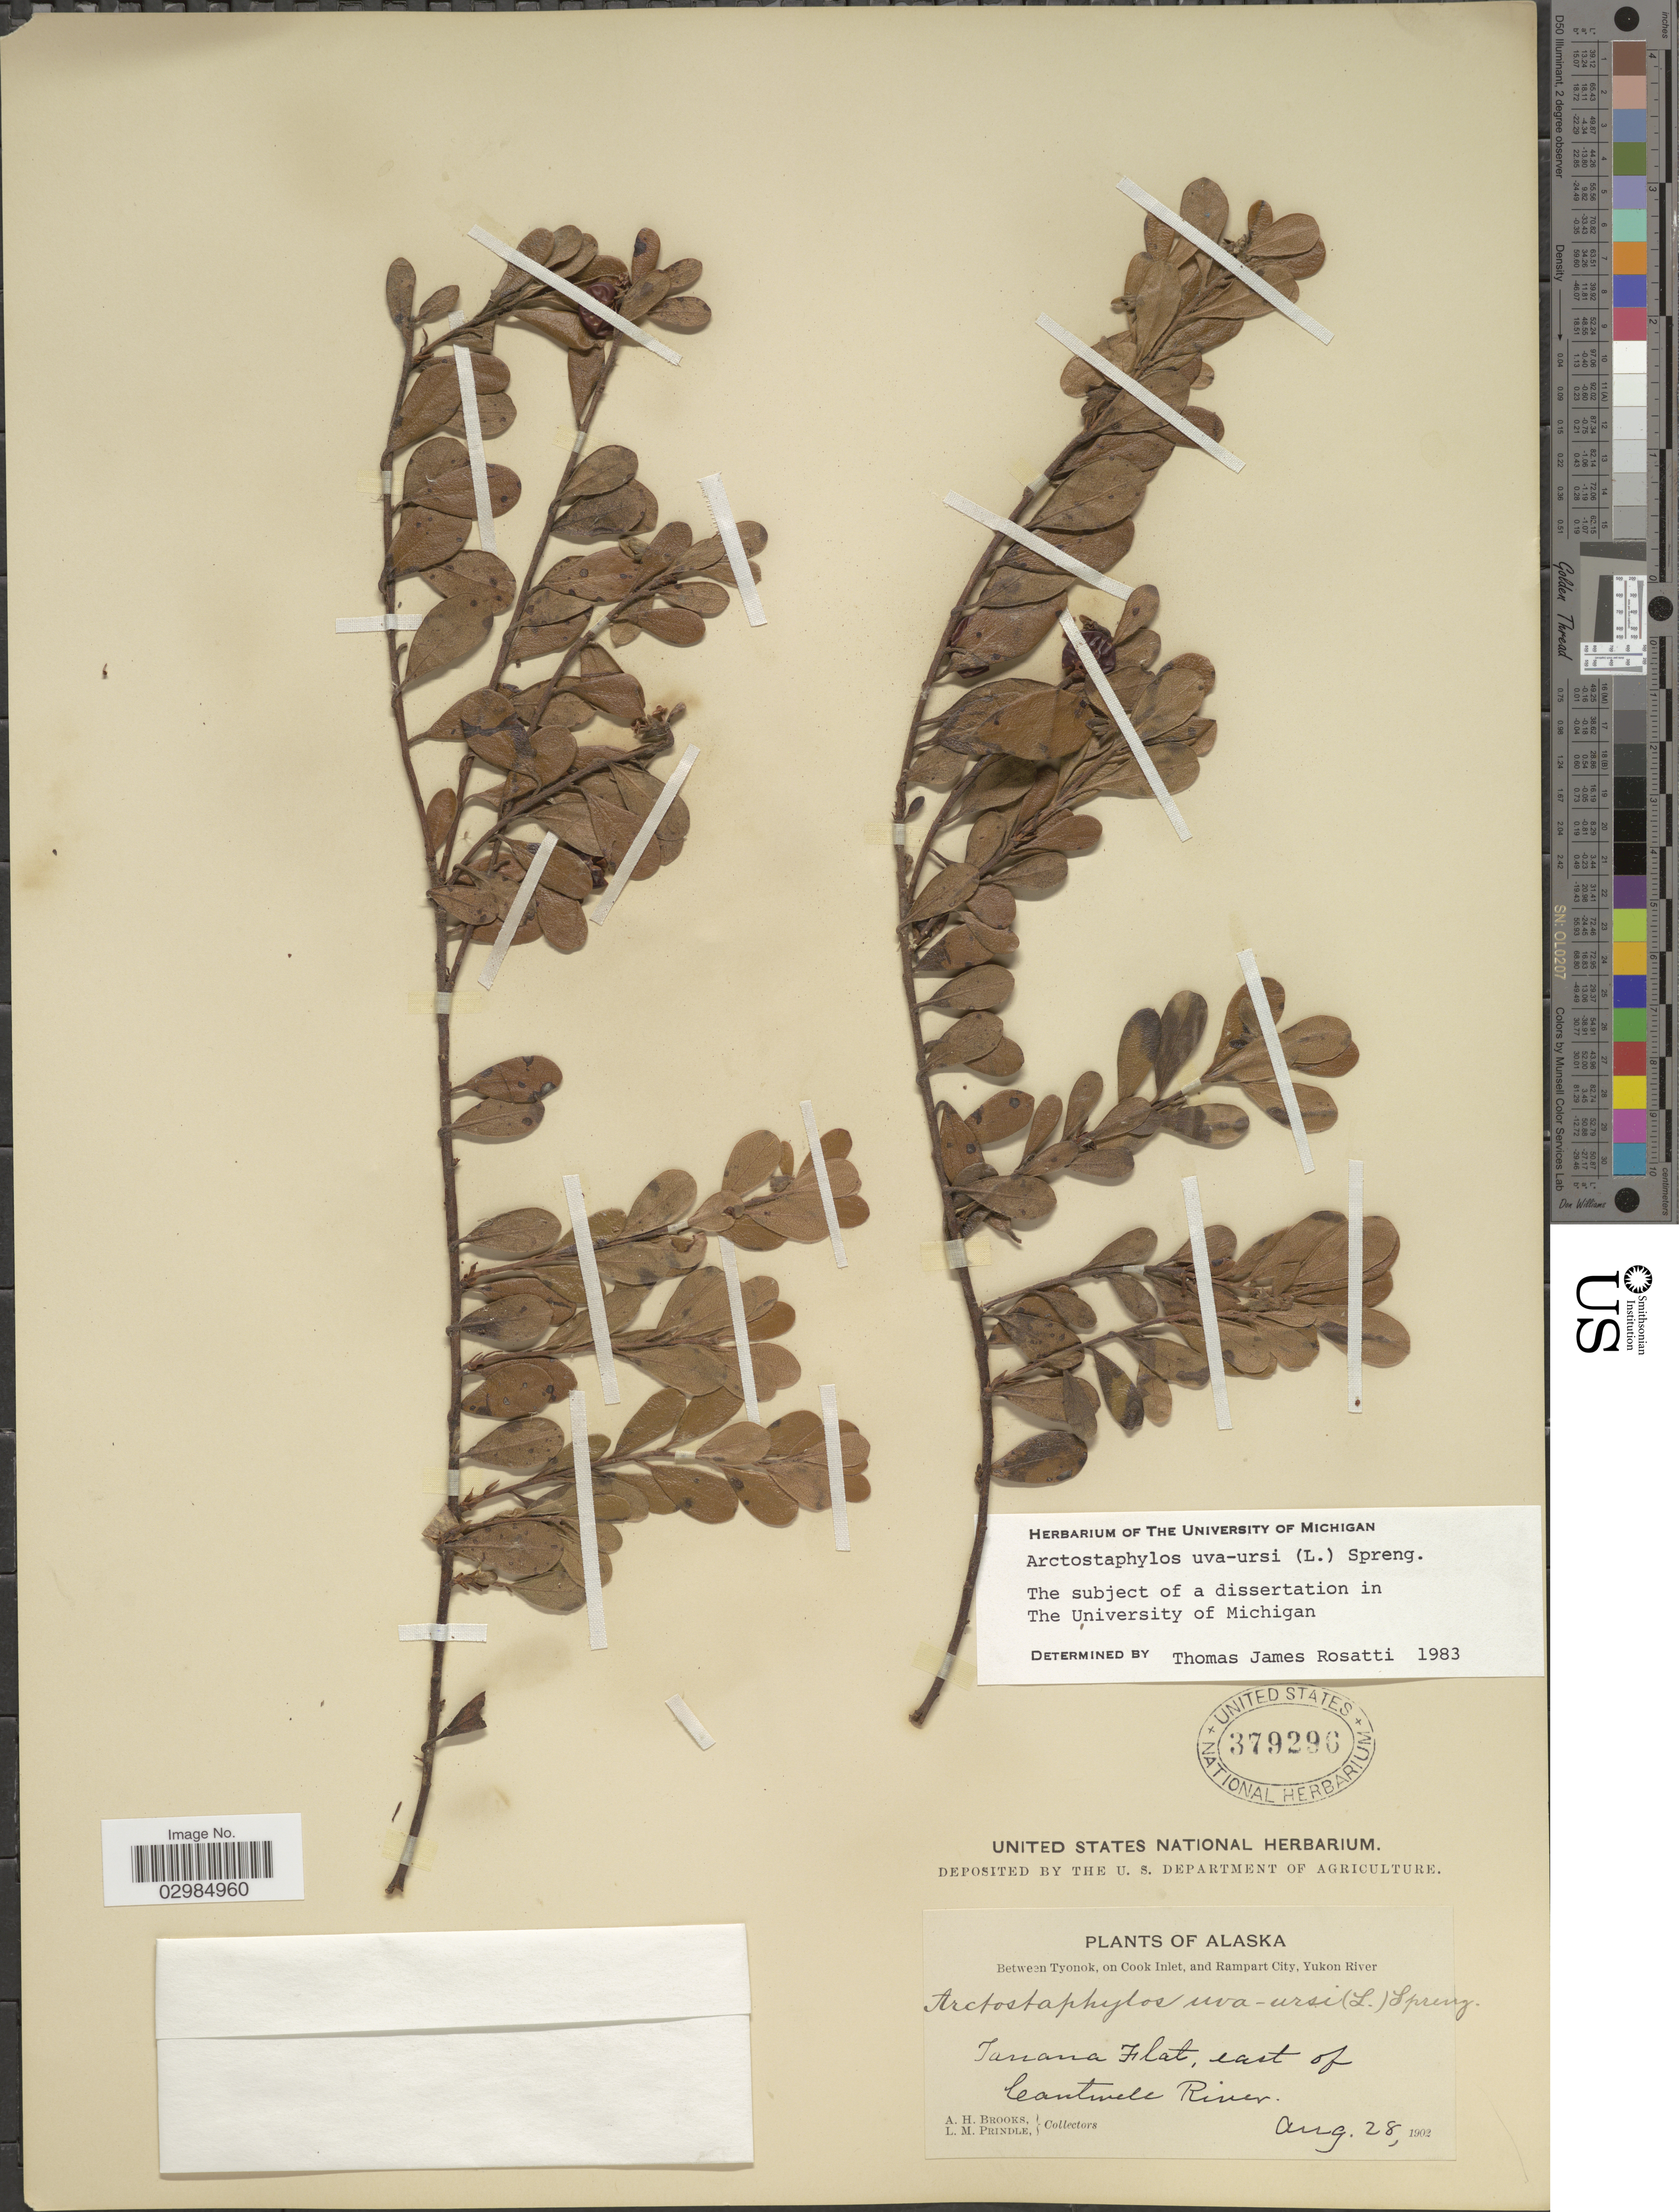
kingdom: Plantae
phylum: Tracheophyta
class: Magnoliopsida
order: Ericales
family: Ericaceae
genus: Arctostaphylos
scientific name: Arctostaphylos uva-ursi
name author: (L.) Spreng.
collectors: A. Brooks & L. Prindle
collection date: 1902-08-28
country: United States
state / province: Alaska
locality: Between Tyonok, on Cook Inlet, and Rampart City, Yukon River. Tanana Flat, east of Cantwell River.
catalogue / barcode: US 379296